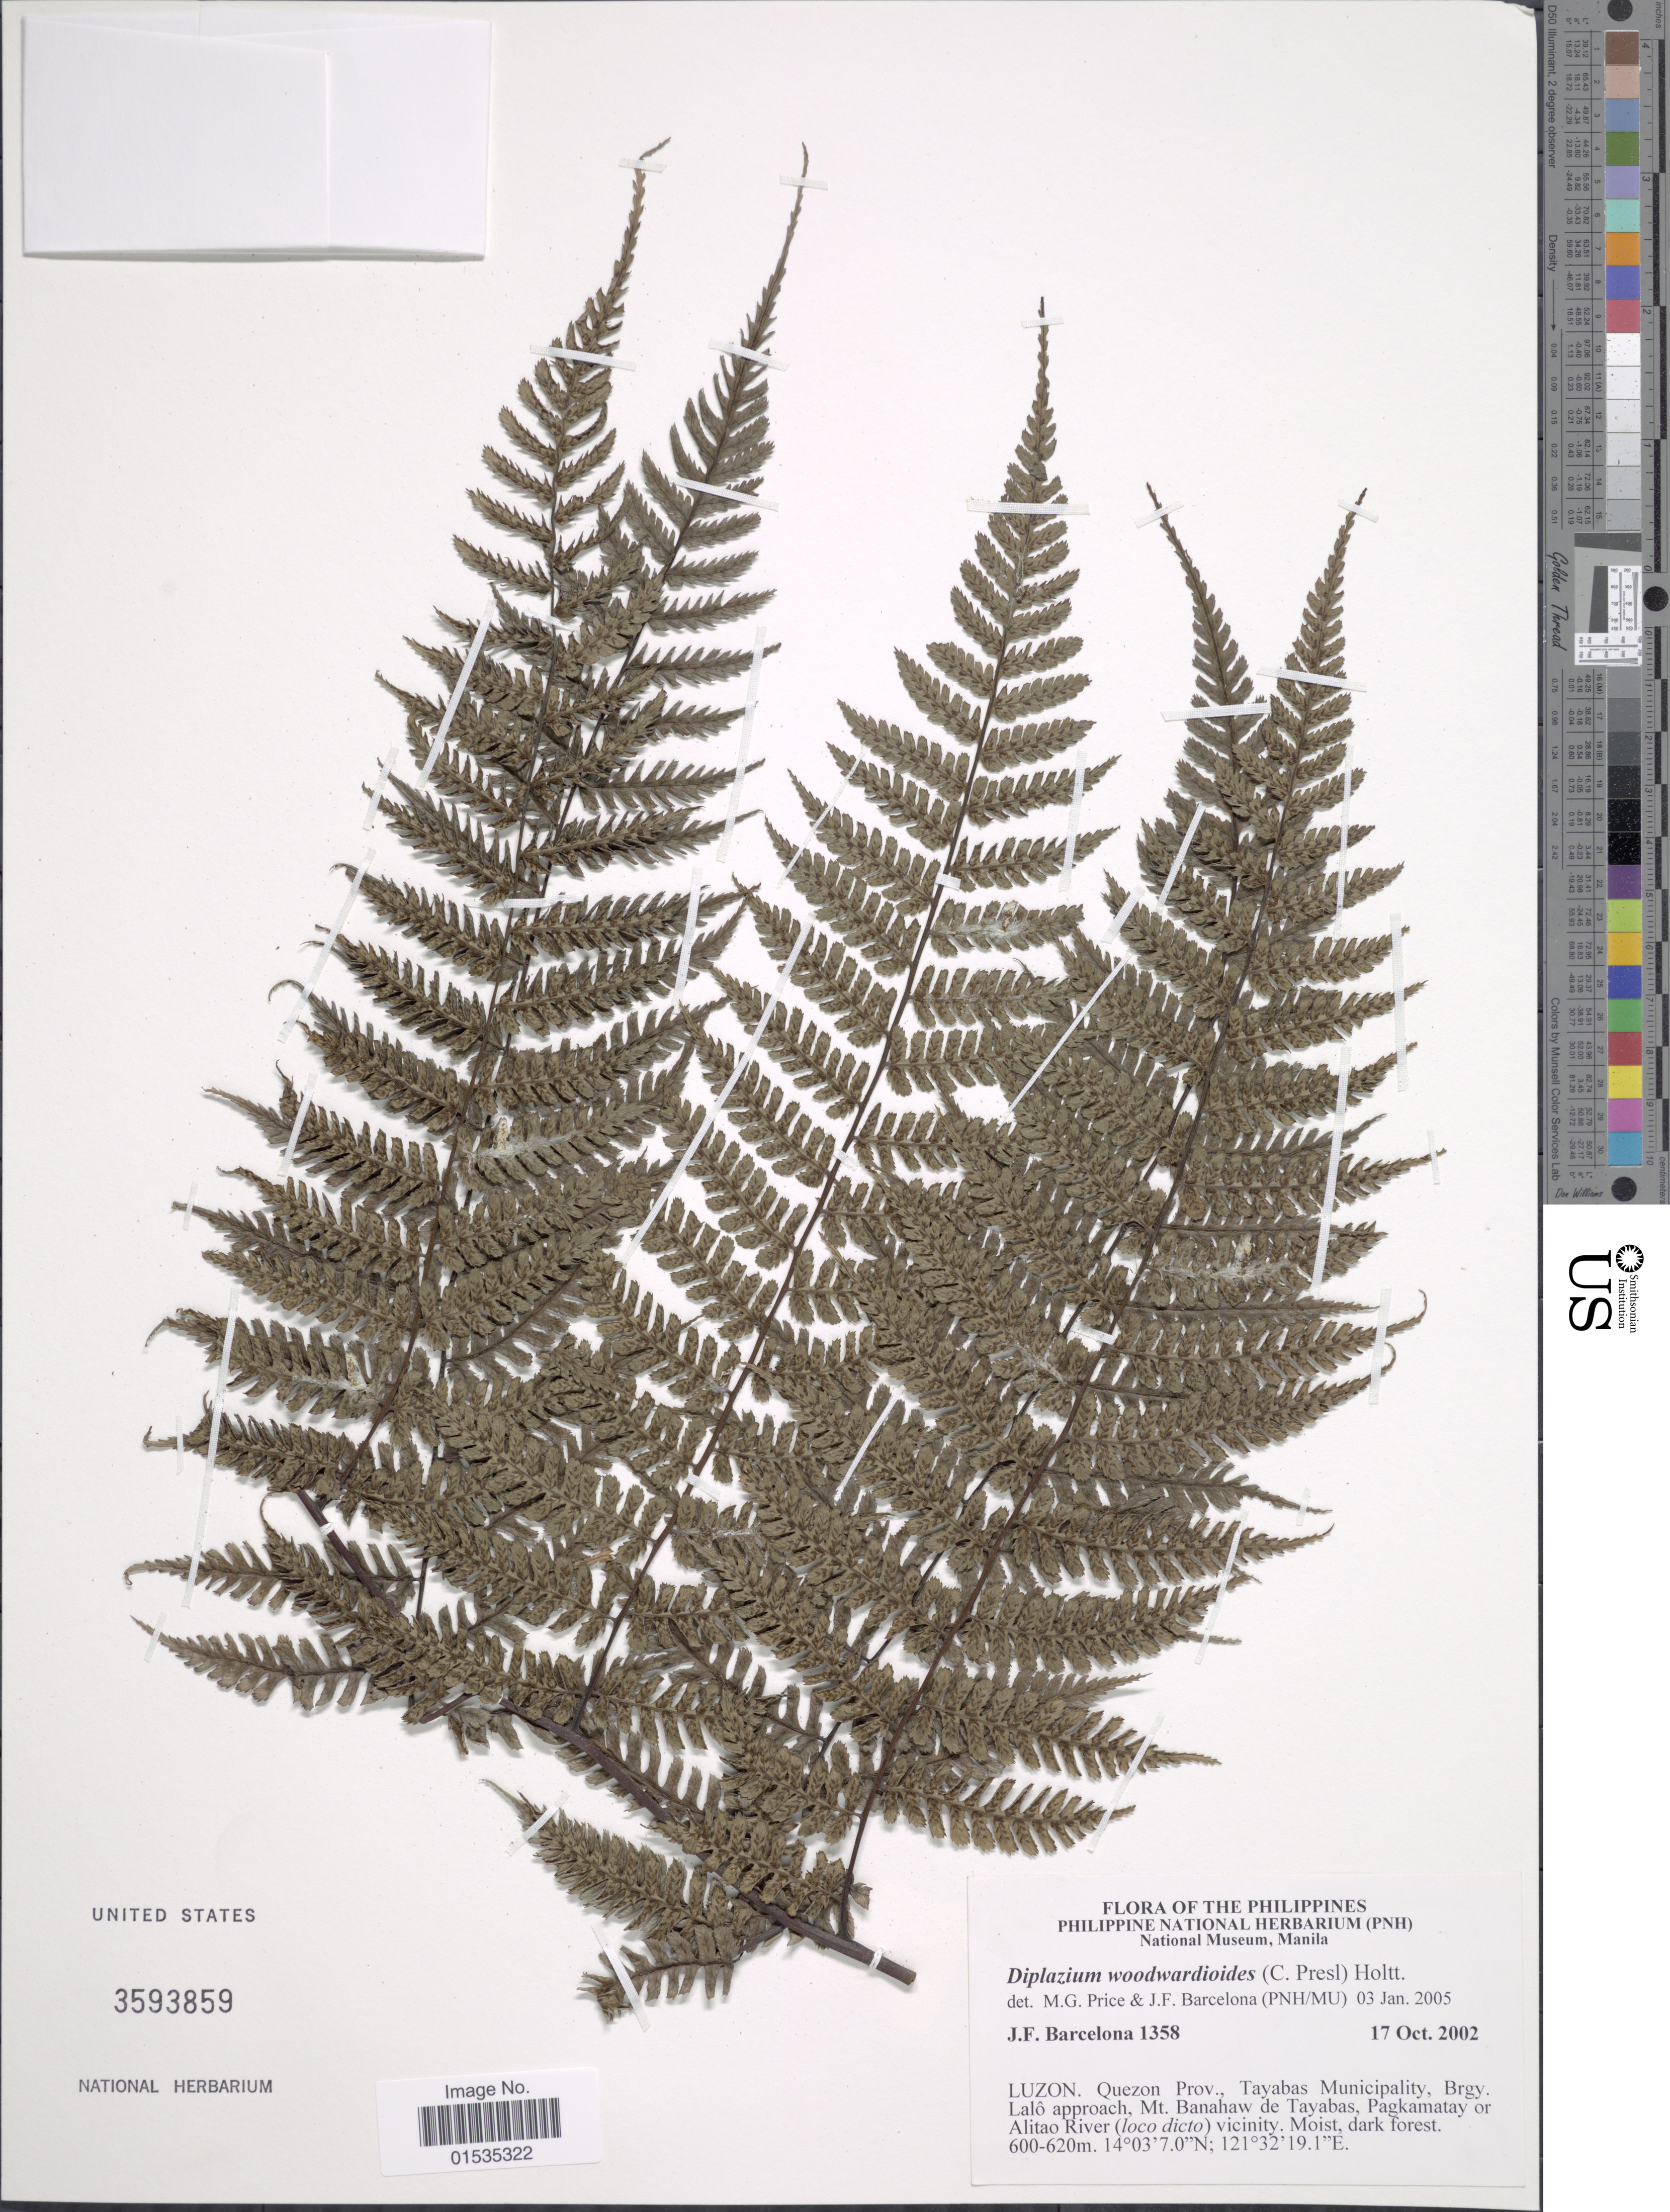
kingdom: Plantae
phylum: Tracheophyta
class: Polypodiopsida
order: Polypodiales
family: Athyriaceae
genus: Diplazium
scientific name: Diplazium woodwardioides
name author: (C. Presl) C.V. Morton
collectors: J. F. Barcelona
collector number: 1358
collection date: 2002-10-17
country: Philippines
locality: Luzon. Quezon Prov., Tayabas Municipality , Brgy. Lalo approach, Mt. Banahaw de Tayabas, Pagkamatay or Alitao River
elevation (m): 600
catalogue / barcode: US 3593859